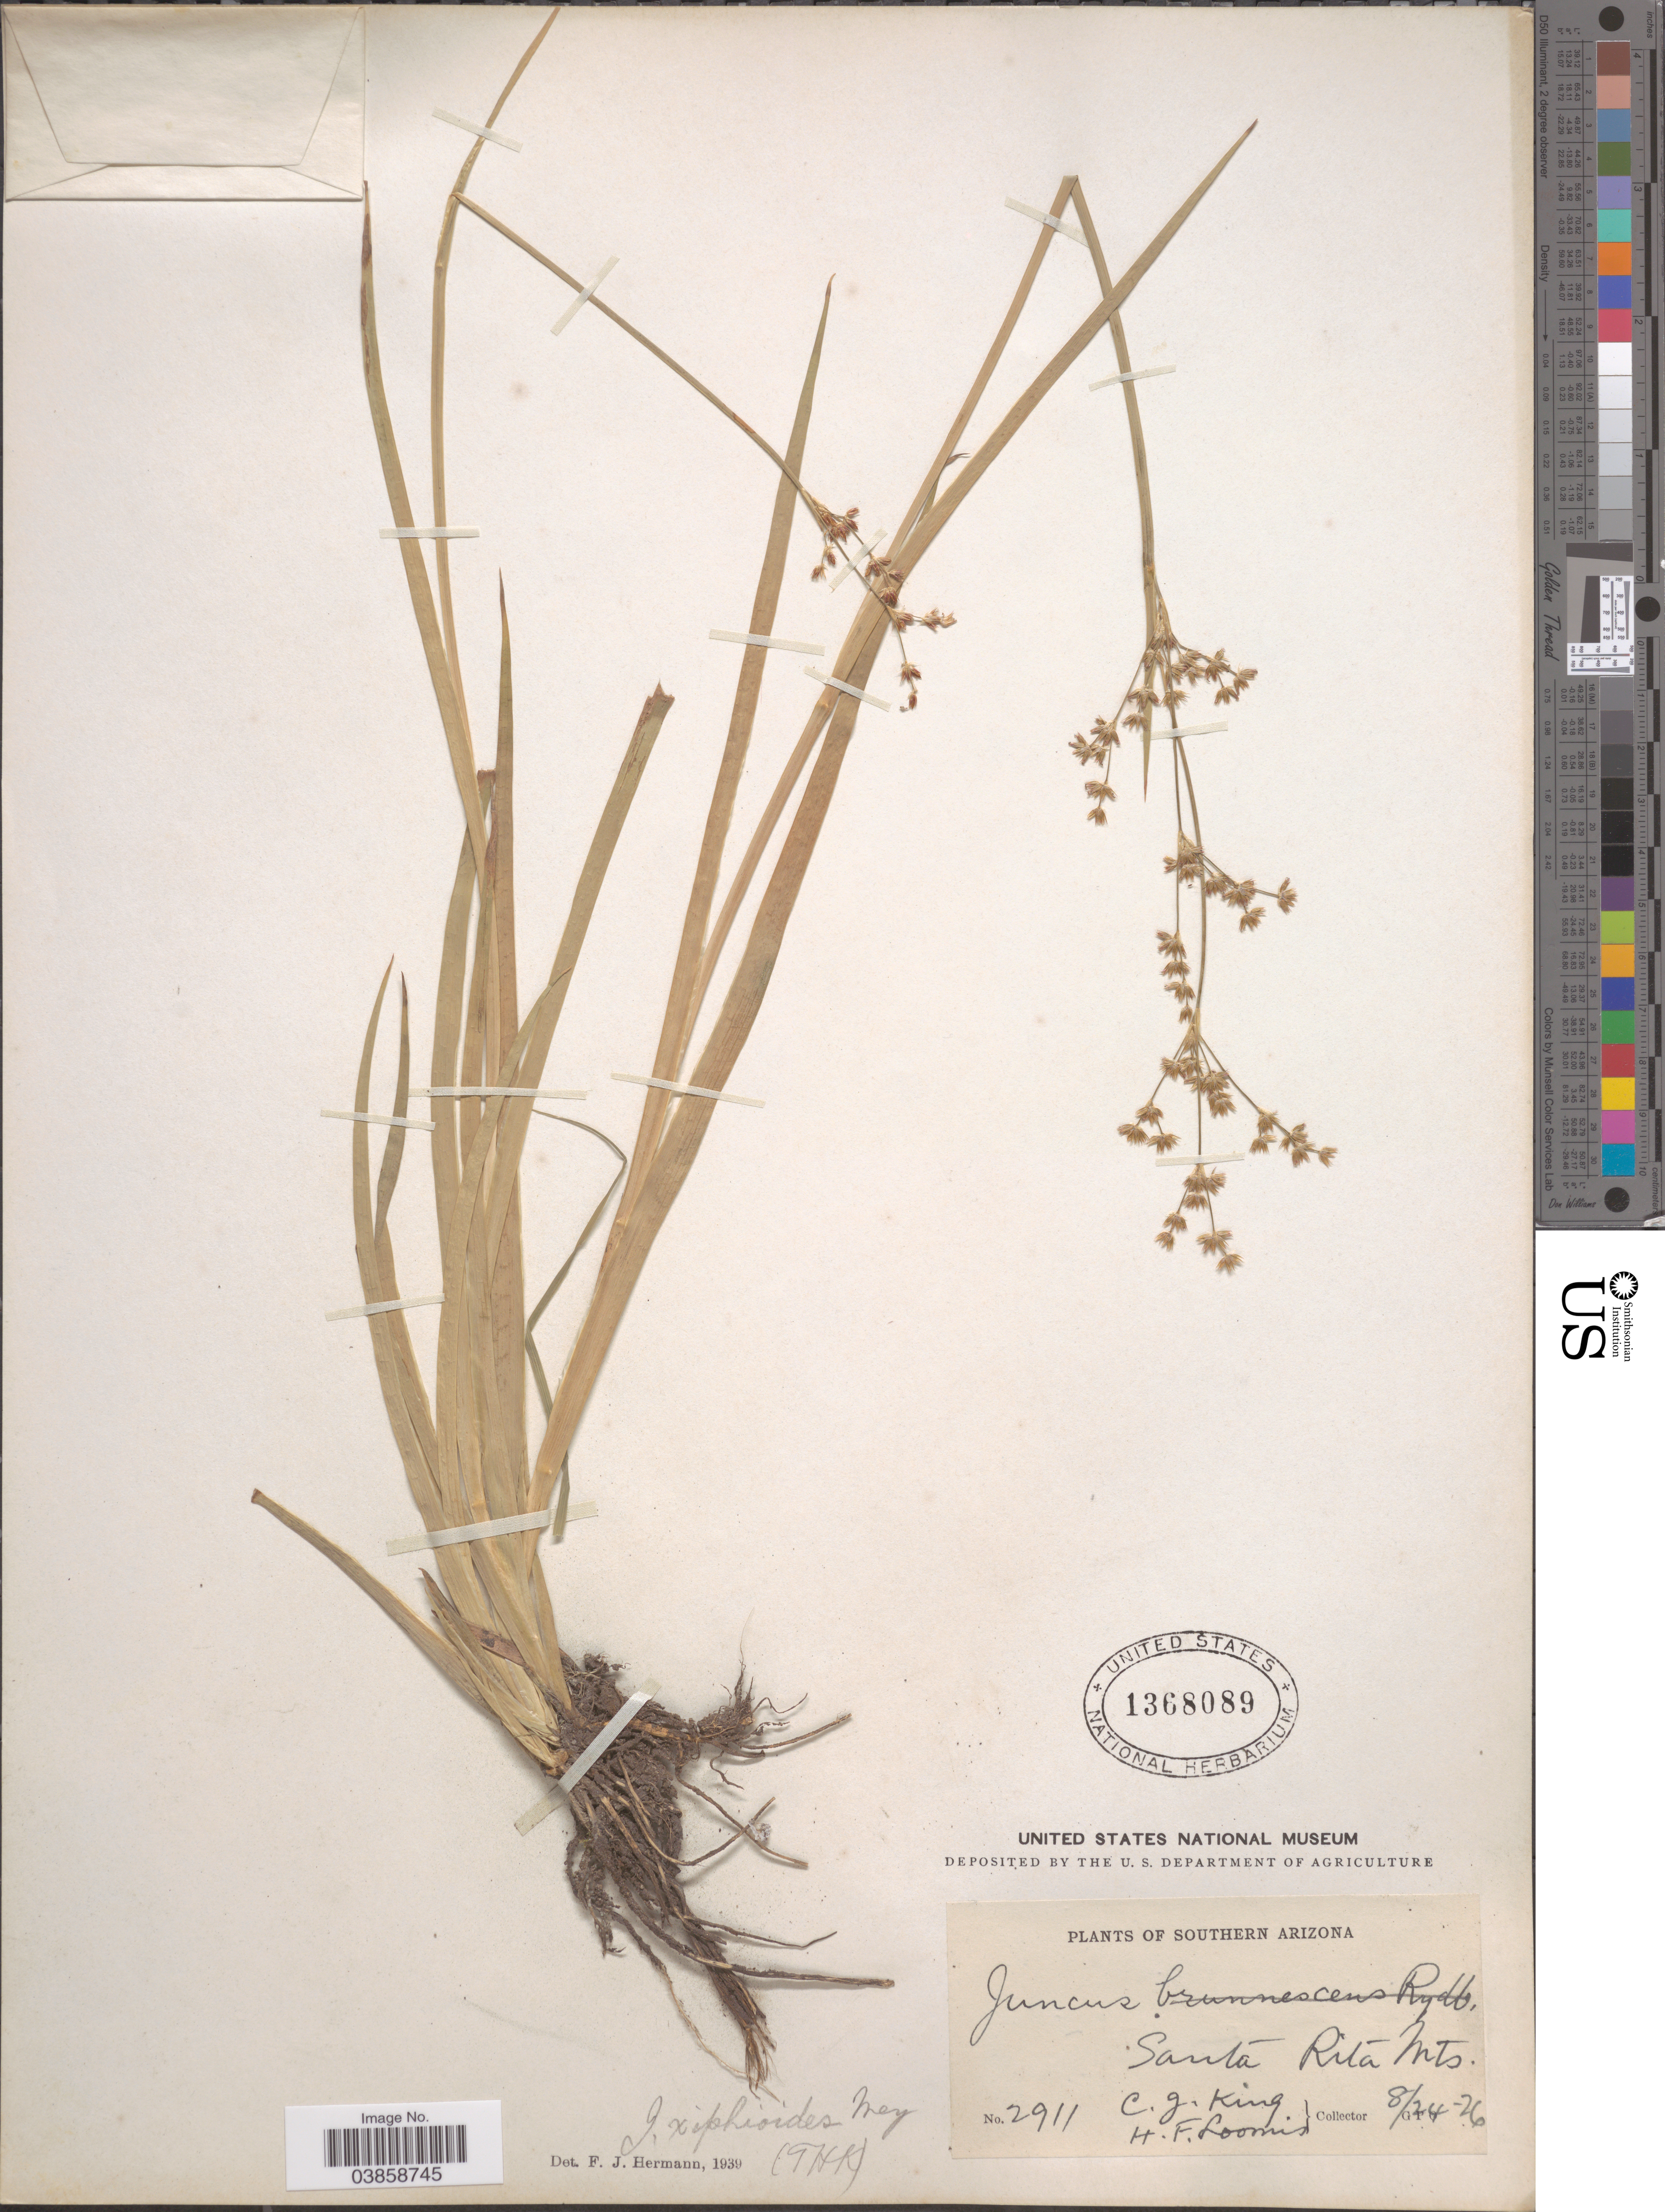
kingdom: Plantae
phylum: Tracheophyta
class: Liliopsida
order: Poales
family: Juncaceae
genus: Juncus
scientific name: Juncus xiphioides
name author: E. Mey.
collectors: C. King & H. F. Loomis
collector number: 2911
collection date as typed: Transcribed d/m/y: 24/8/76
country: United States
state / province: Arizona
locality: Southern Arizona. Santa Rita Mts.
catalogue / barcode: US 1368089